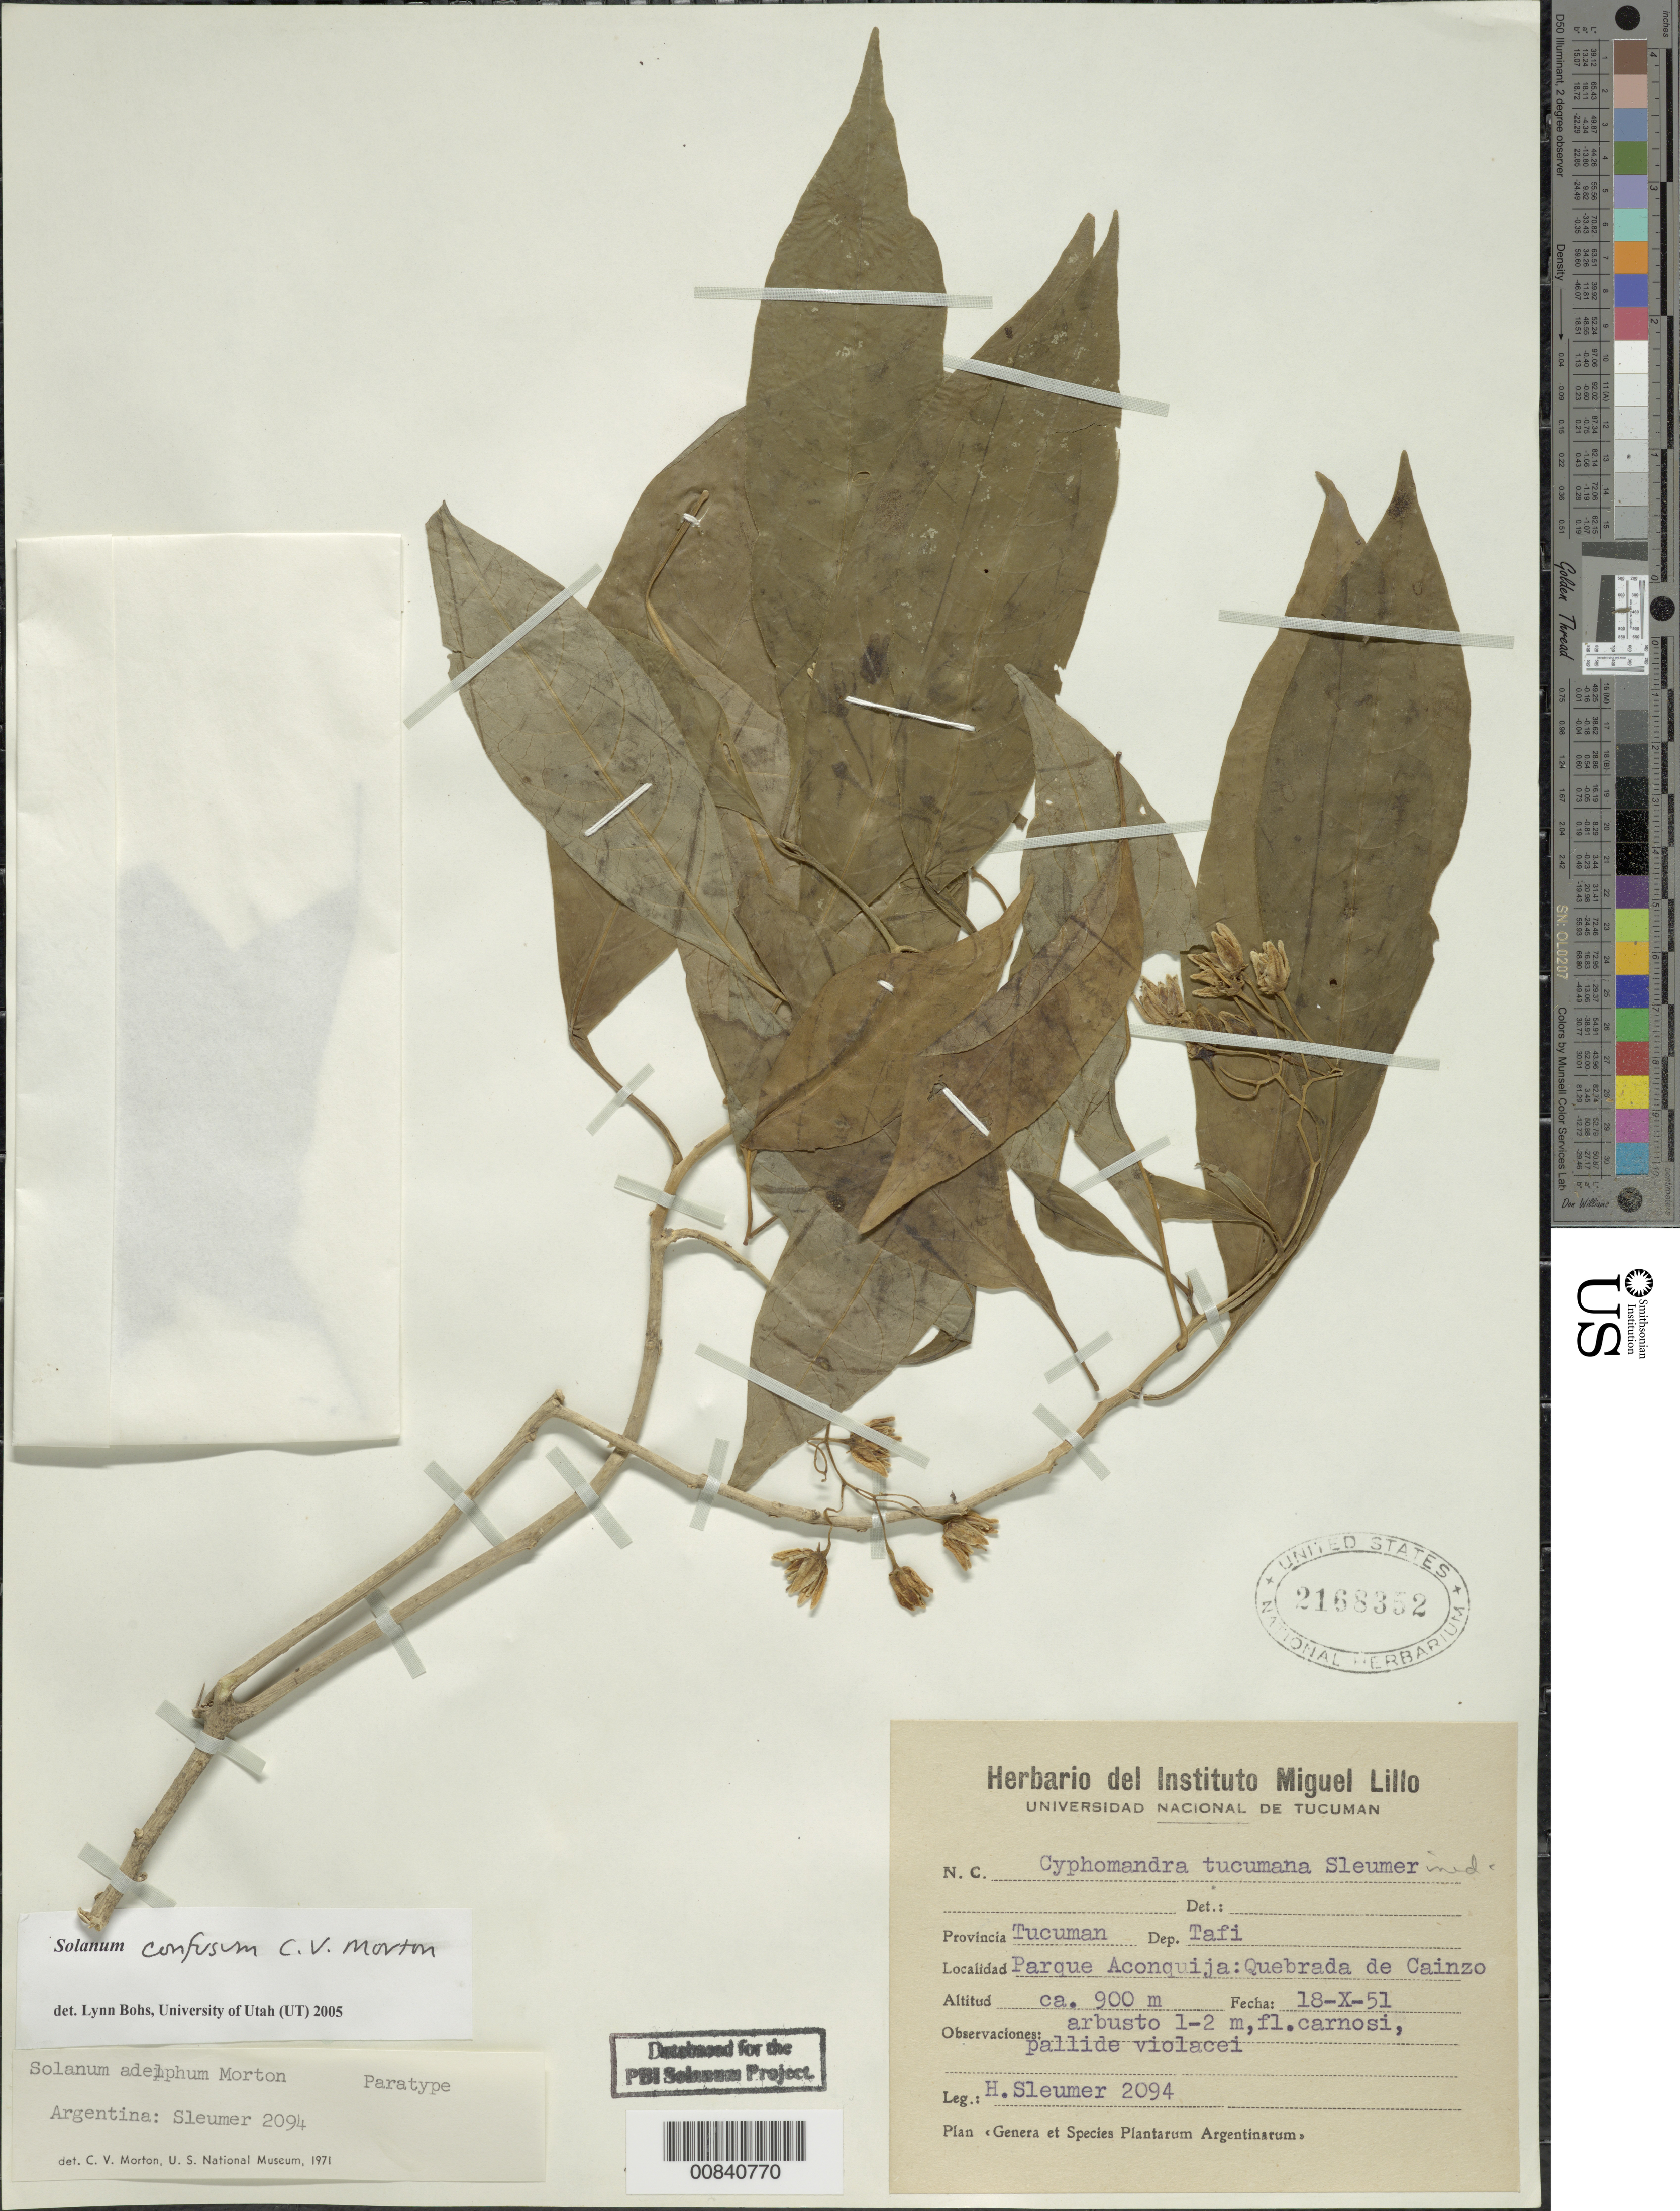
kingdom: Plantae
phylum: Tracheophyta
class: Magnoliopsida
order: Solanales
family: Solanaceae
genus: Solanum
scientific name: Solanum confusum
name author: C.V. Morton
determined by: Bohs, L. A.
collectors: H. O. Sleumer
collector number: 2094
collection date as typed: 18 Oct 1951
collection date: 1951-10-18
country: Argentina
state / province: Tucumán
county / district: Tafí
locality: Quebrada de Cainzo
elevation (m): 900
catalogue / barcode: US 2168352